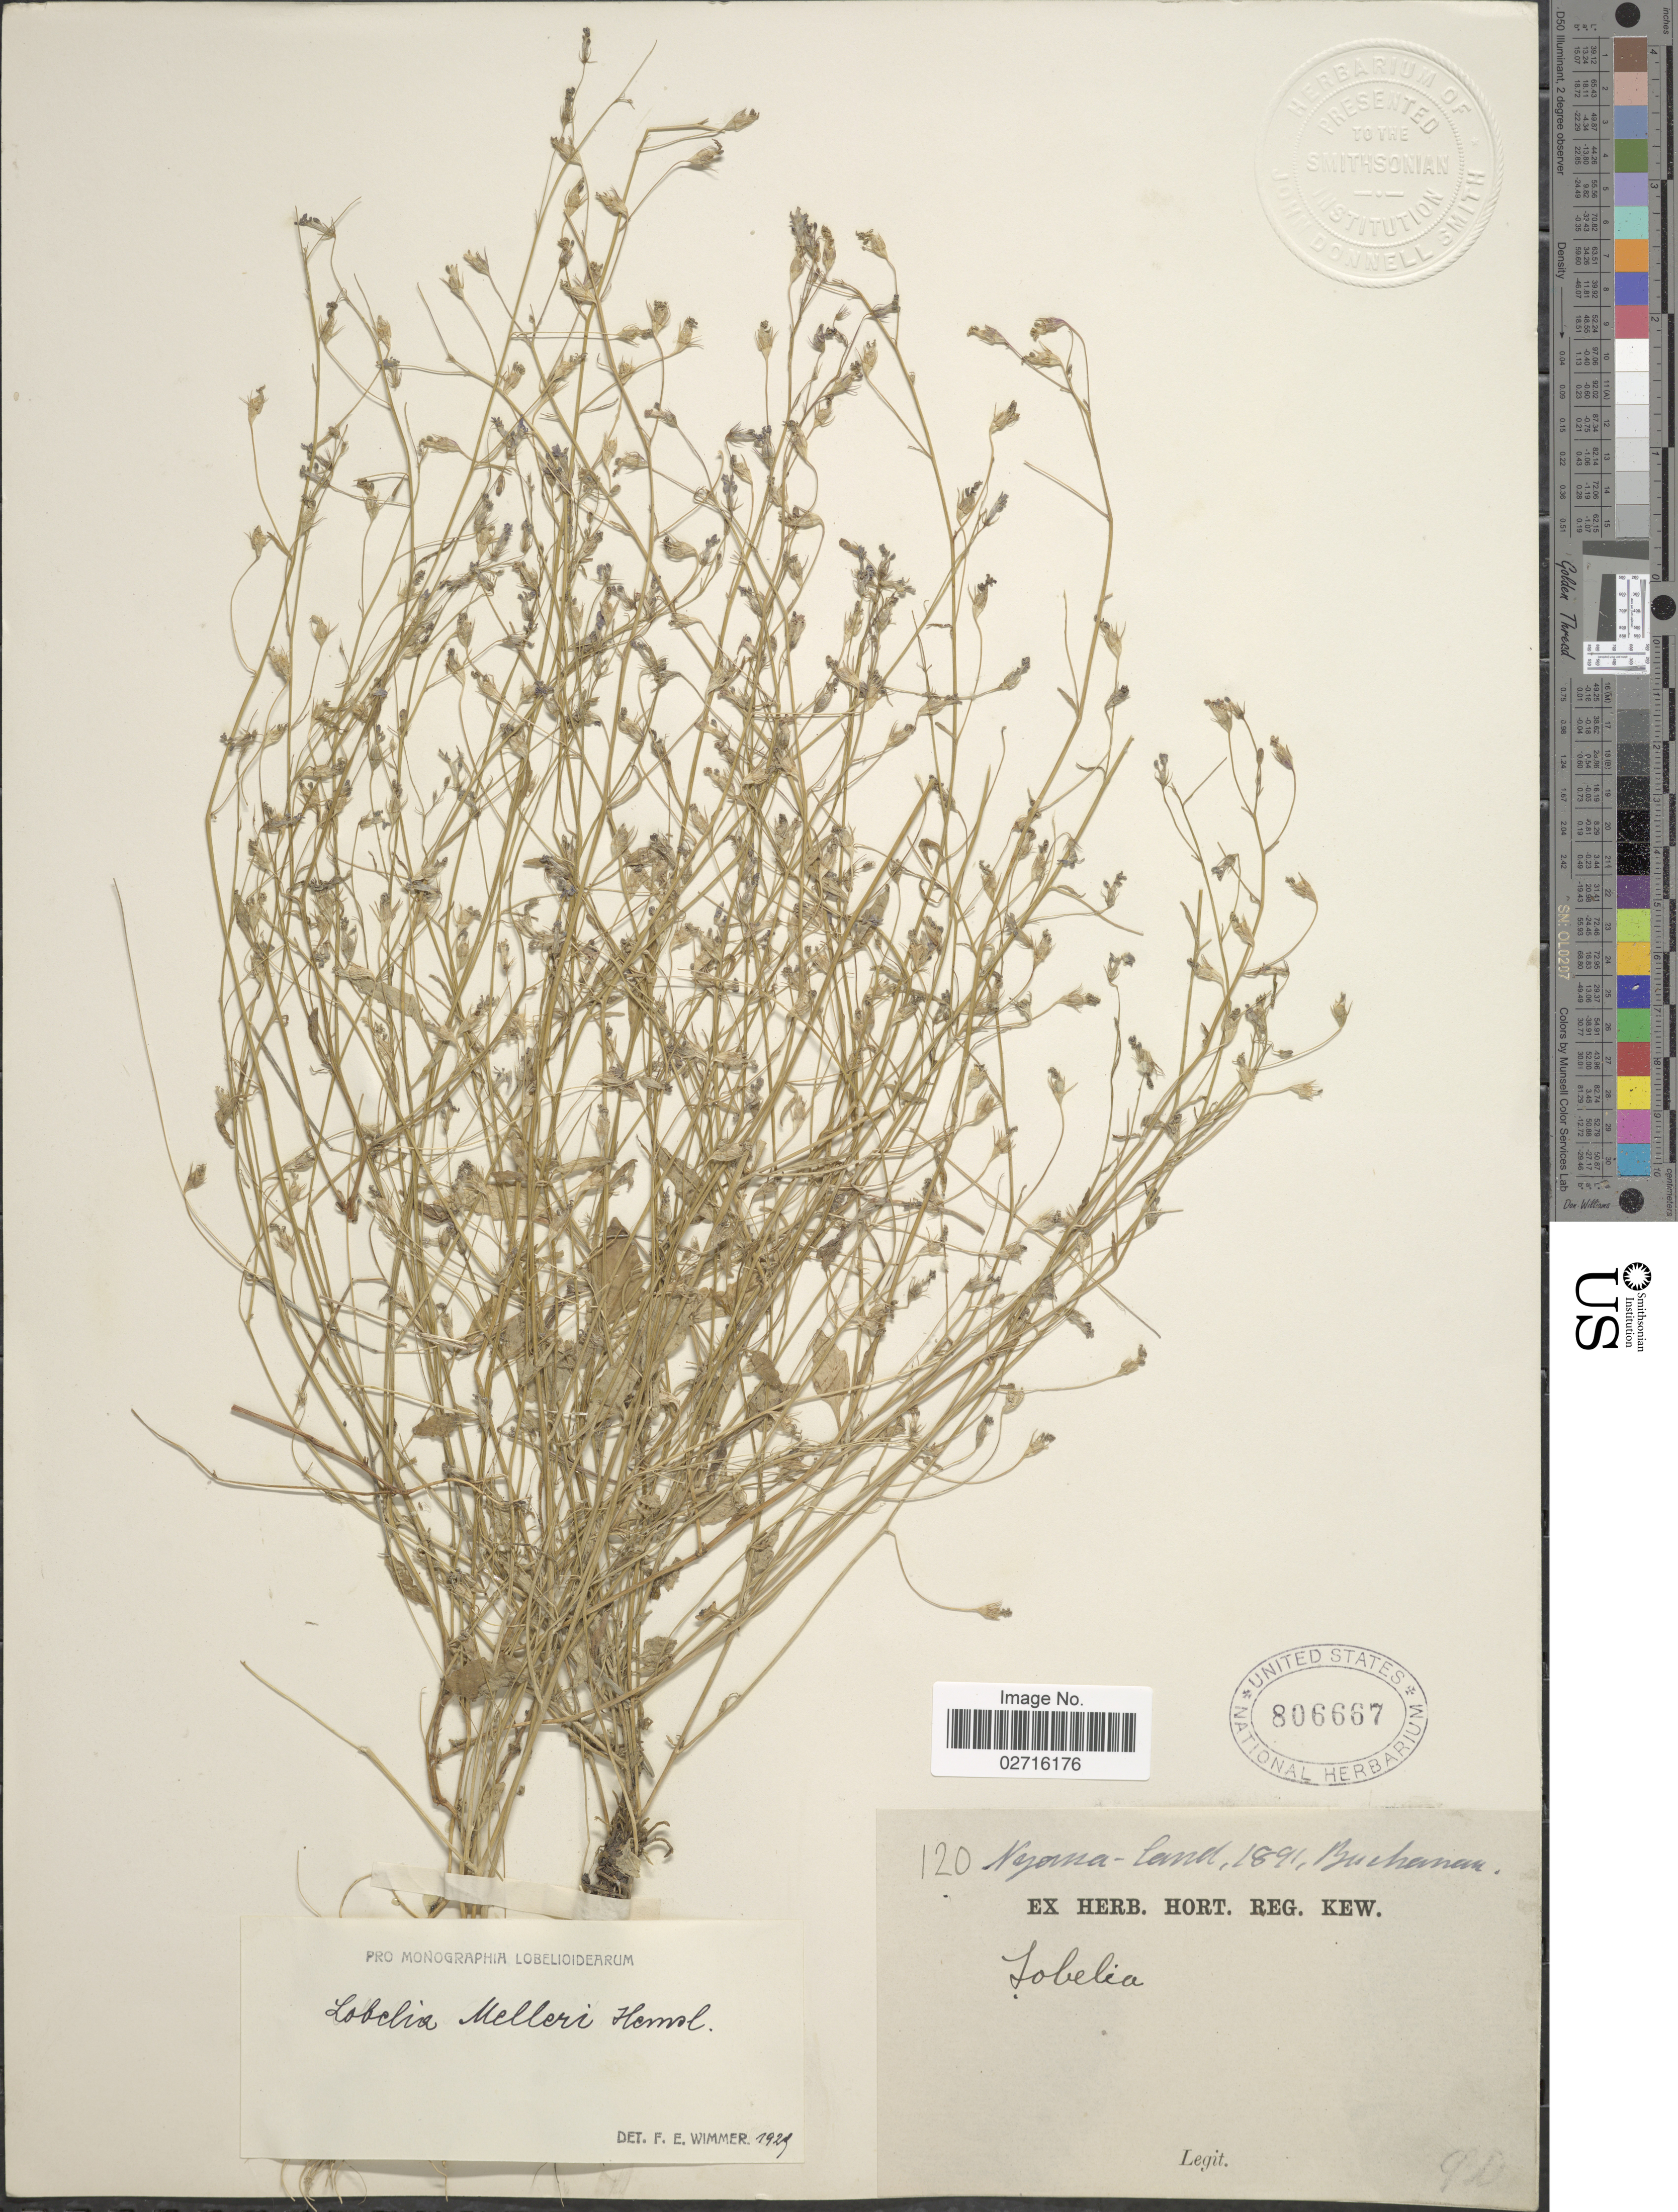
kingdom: Plantae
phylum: Tracheophyta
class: Magnoliopsida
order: Asterales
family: Campanulaceae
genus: Lobelia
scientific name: Lobelia melleri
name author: Hemsl.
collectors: -. Buchanan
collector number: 120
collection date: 1891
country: Malawi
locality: Nyassa-land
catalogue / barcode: US 806667